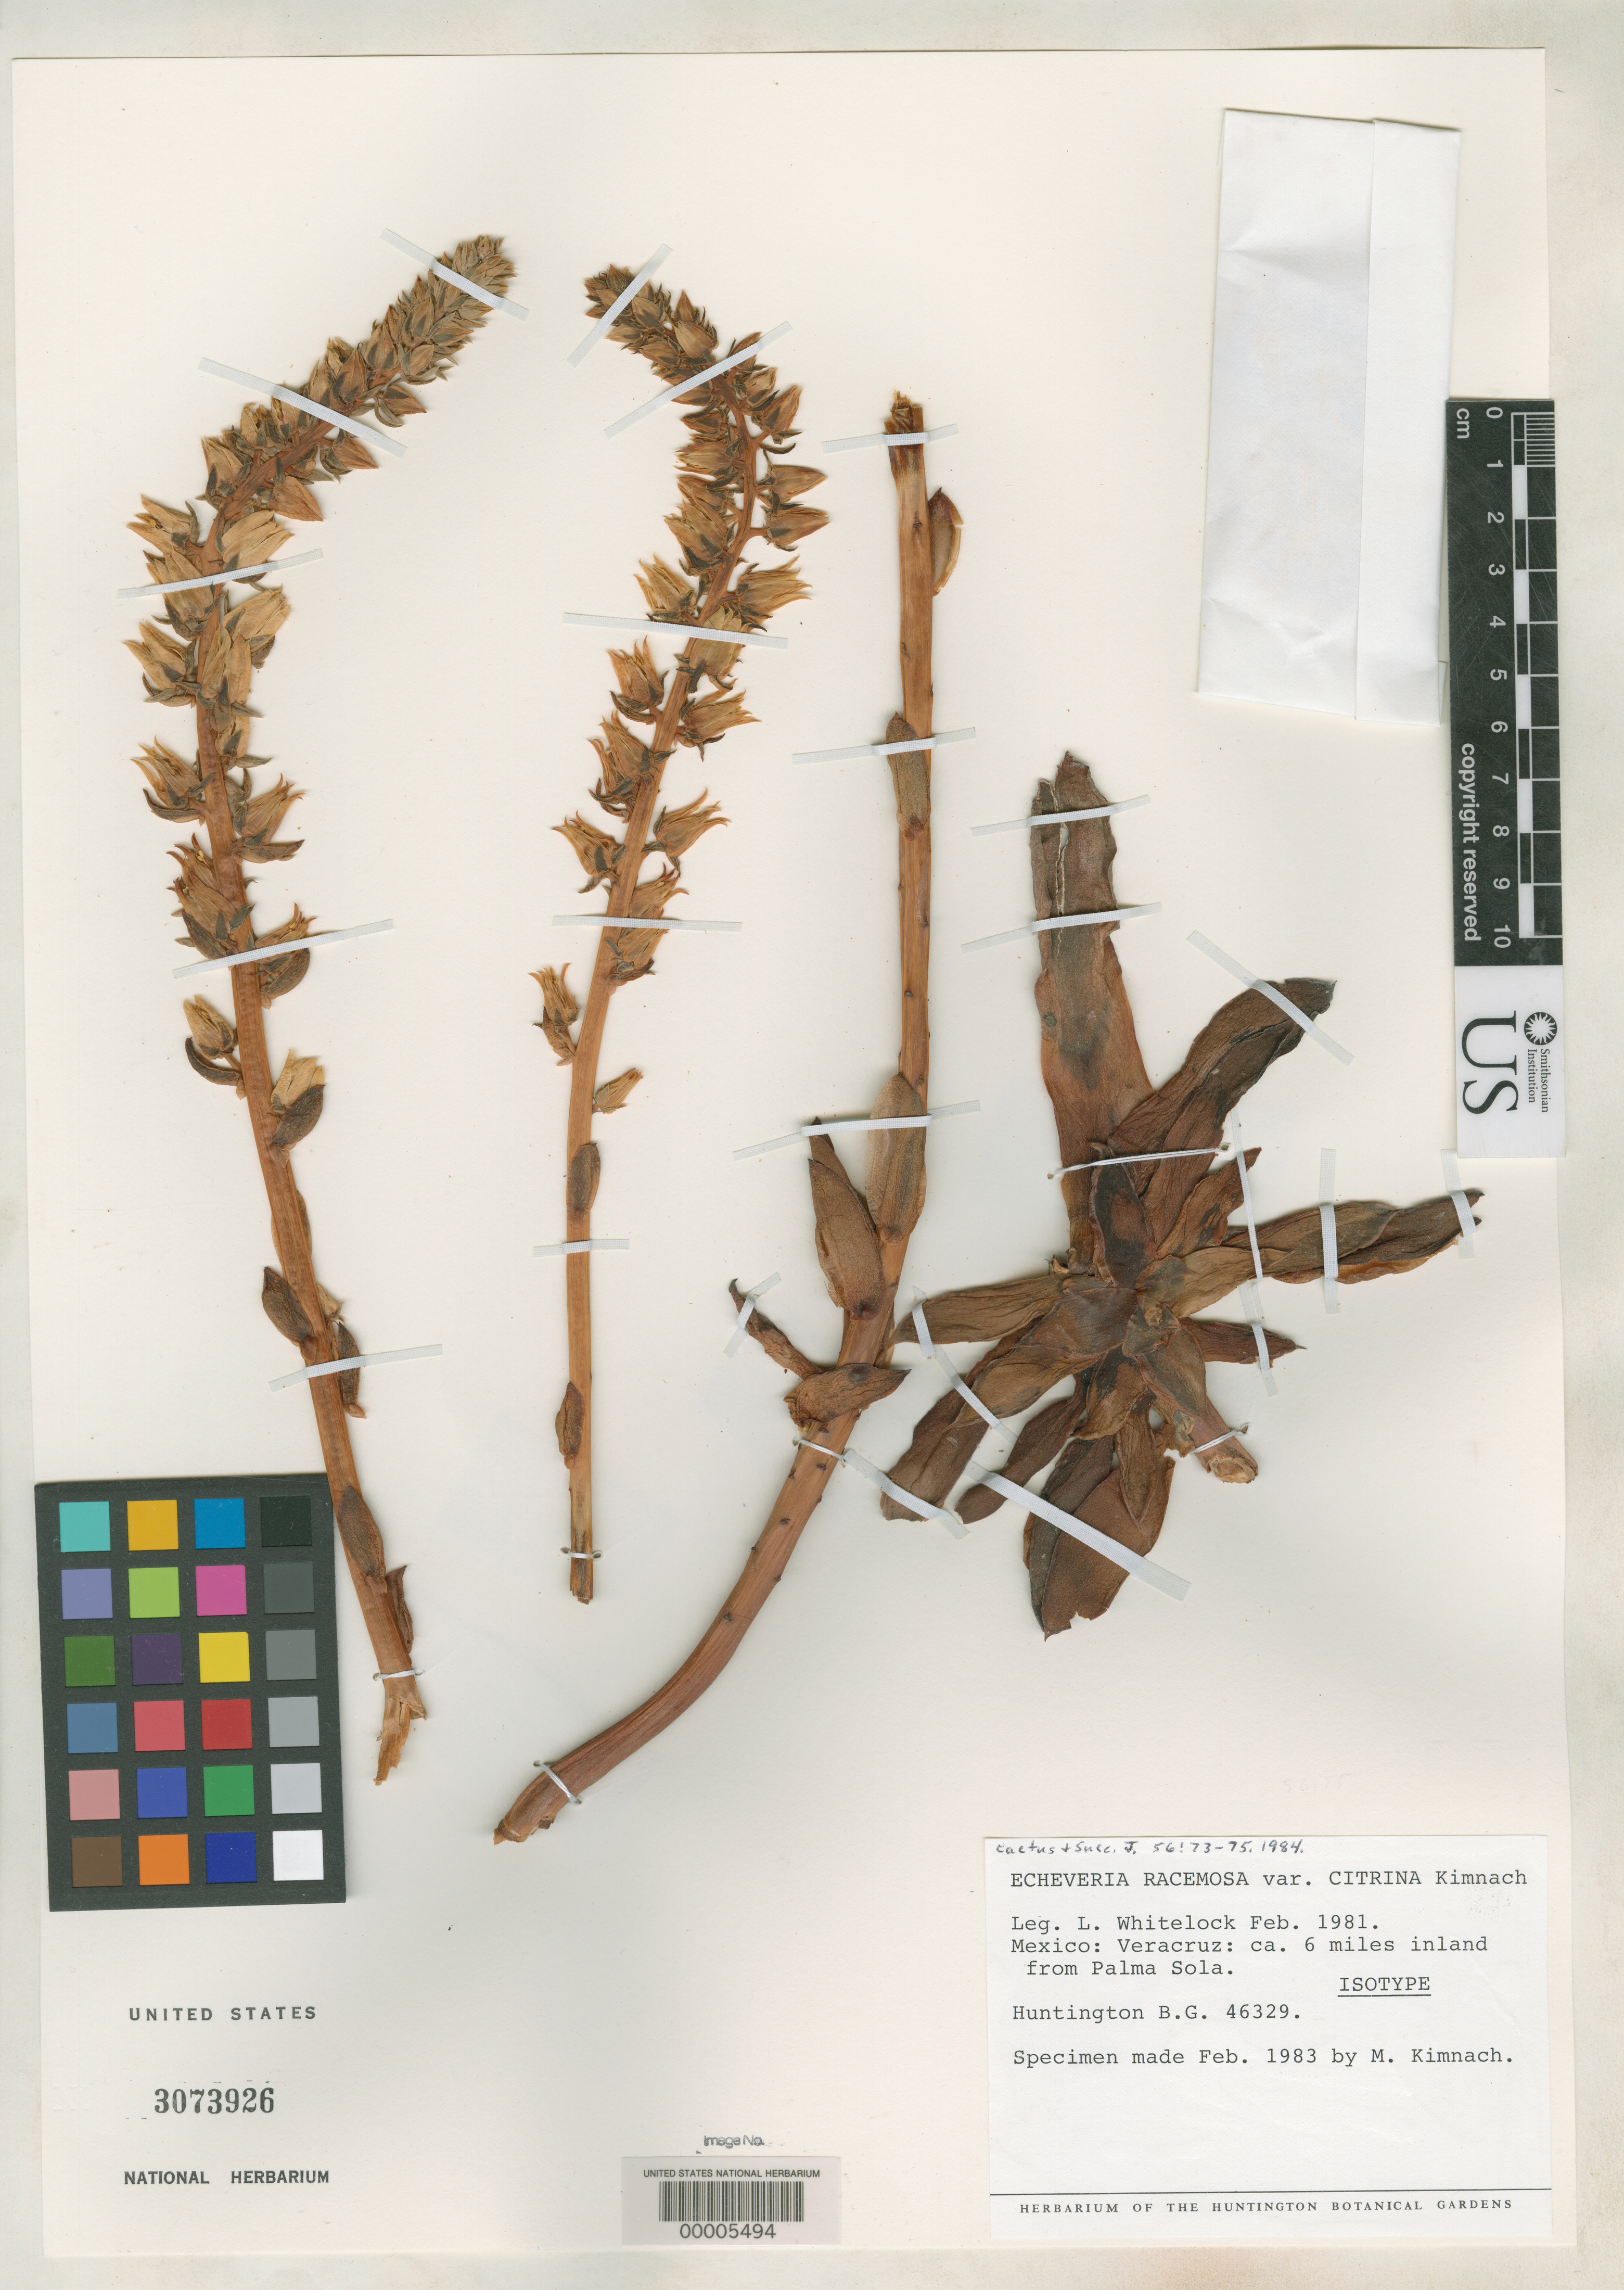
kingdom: Plantae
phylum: Tracheophyta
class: Magnoliopsida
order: Saxifragales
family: Crassulaceae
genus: Echeveria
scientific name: Echeveria racemosa var. citrina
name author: Kimnach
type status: Isotype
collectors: L. Whitelock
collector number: Huntington B.G. 46329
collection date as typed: Feb 1981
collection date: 1981-02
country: Mexico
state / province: Veracruz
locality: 6 mi inland from Palma Sola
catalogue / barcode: US 3073926